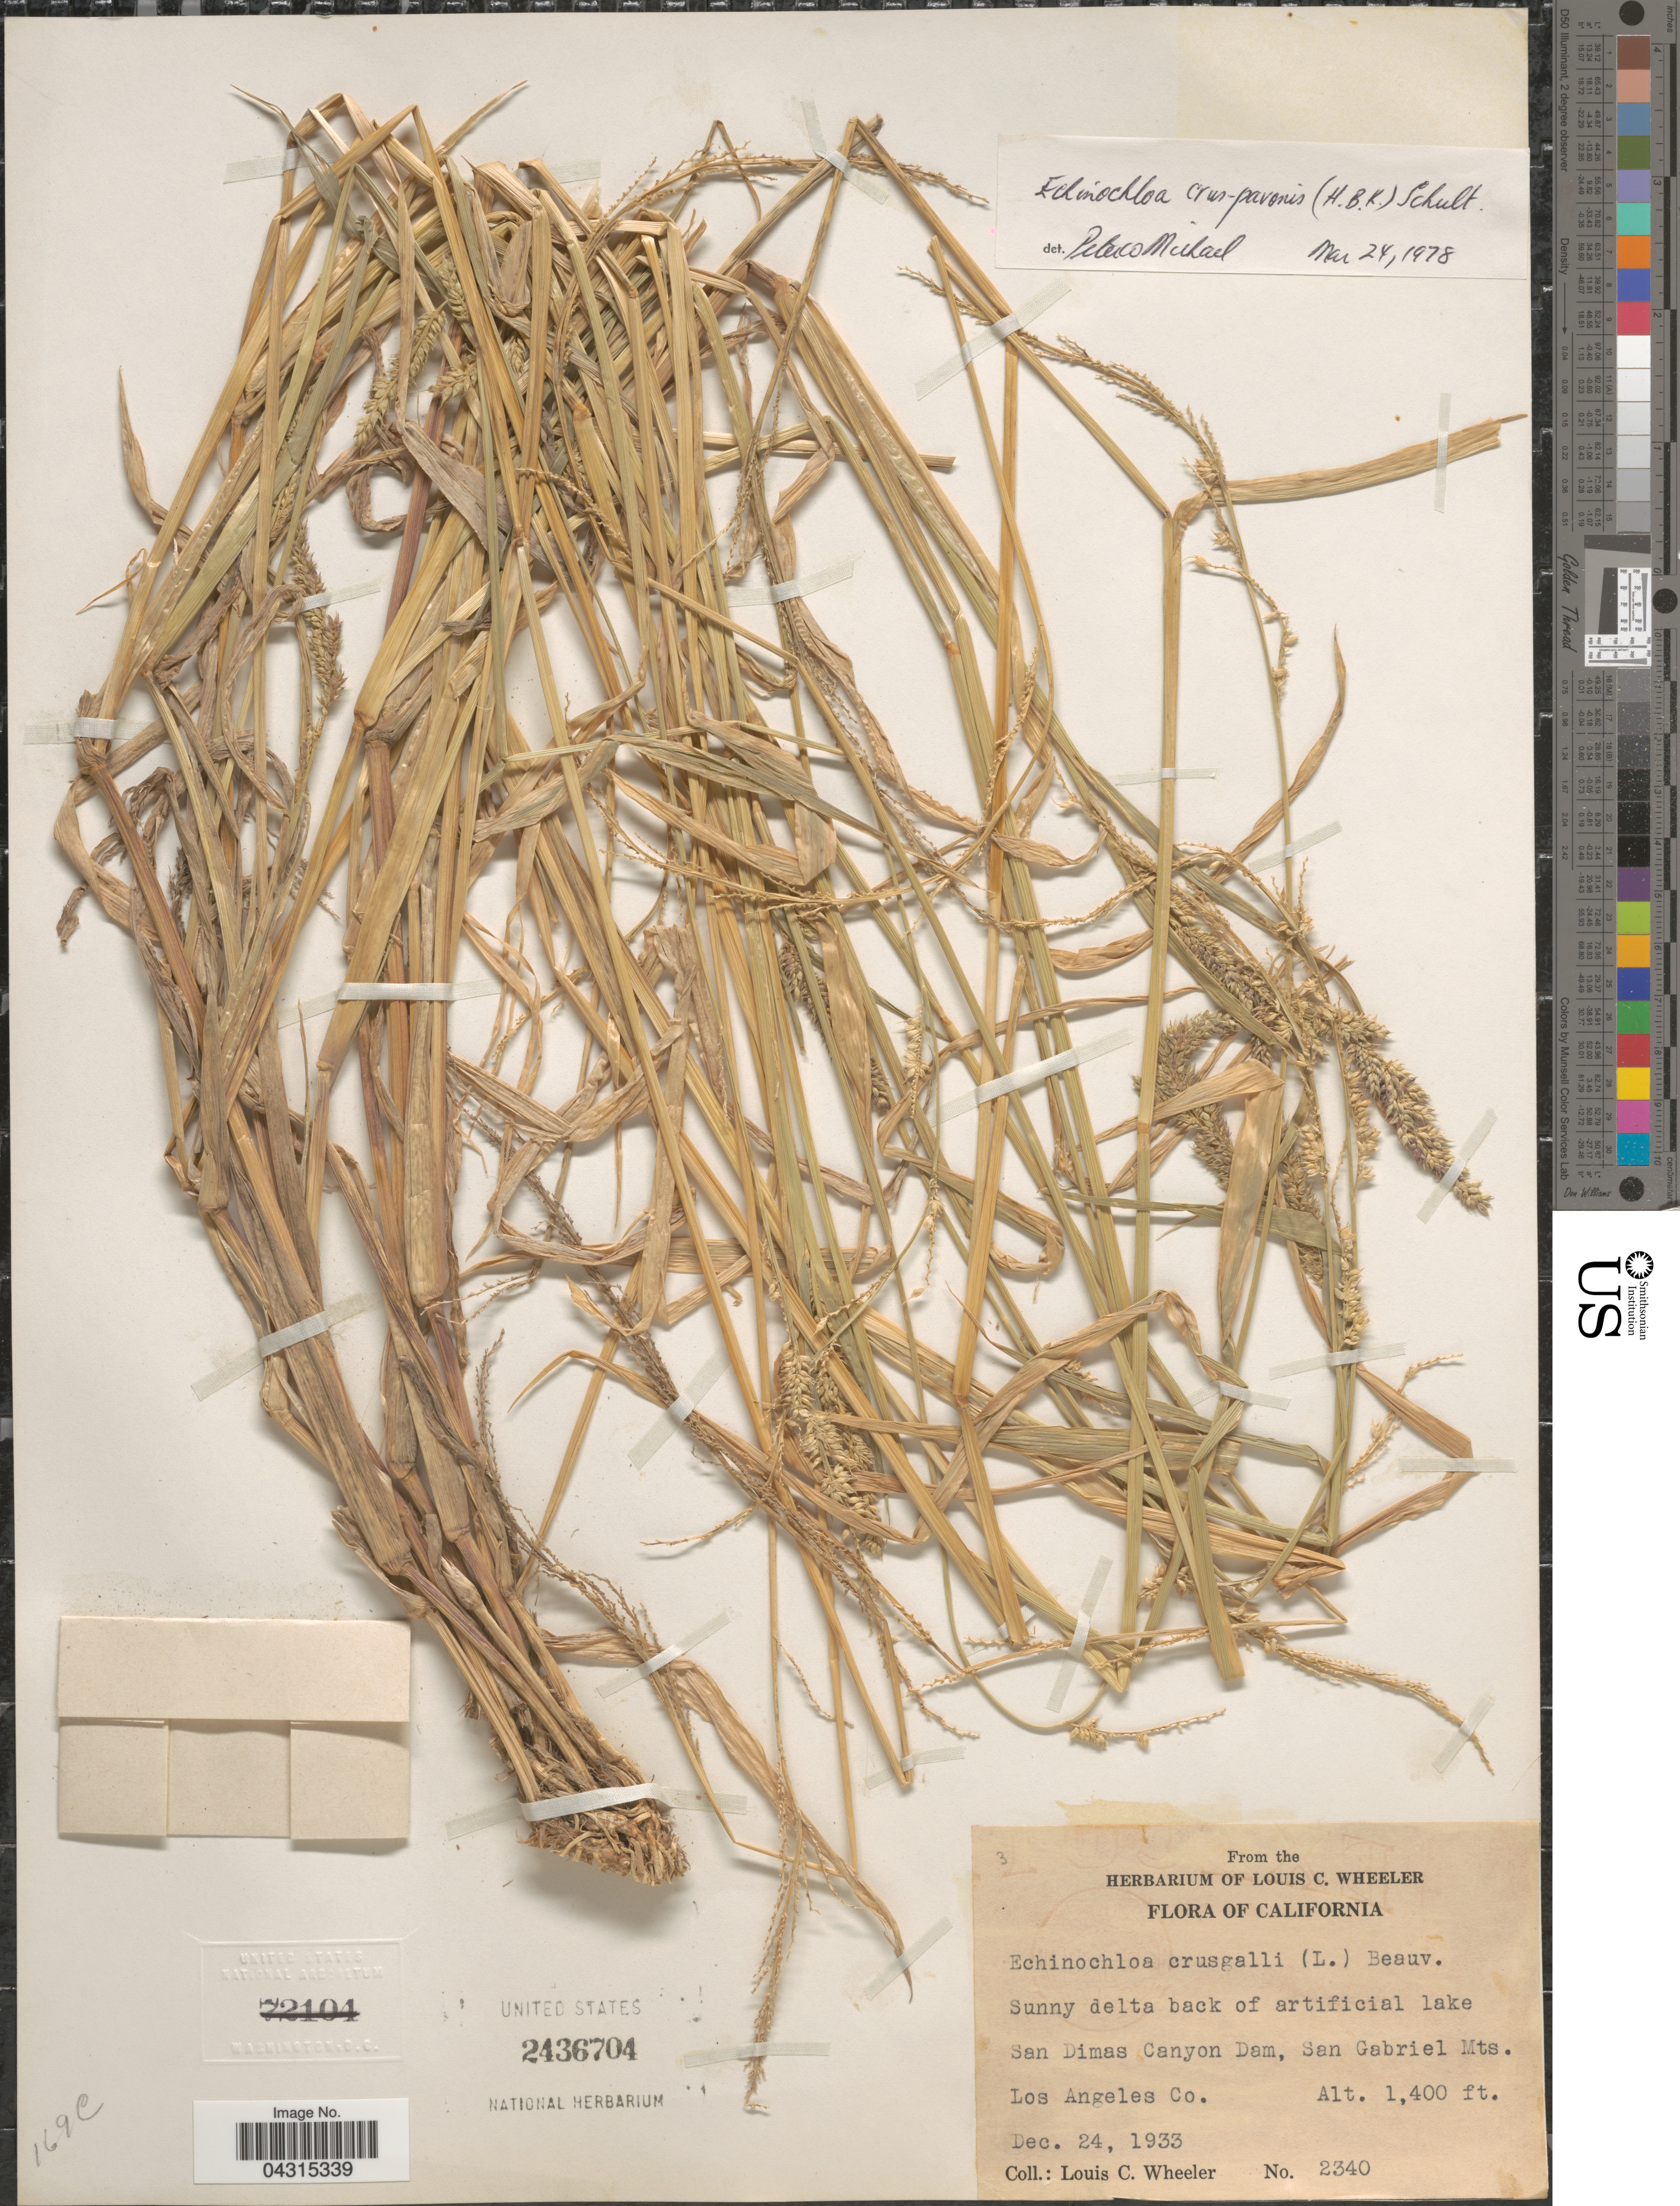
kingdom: Plantae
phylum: Tracheophyta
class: Liliopsida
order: Poales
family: Poaceae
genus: Echinochloa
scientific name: Echinochloa crus-pavonis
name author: (Kunth) Schult.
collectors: L. C. Wheeler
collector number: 2340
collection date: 1933-12-24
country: United States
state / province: California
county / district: Los Angeles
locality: Sunny delta back of artificial lake San Dimas Canyon Dam, San Gabriel Mts. Los Angeles Co.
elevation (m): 427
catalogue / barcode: US 2436704